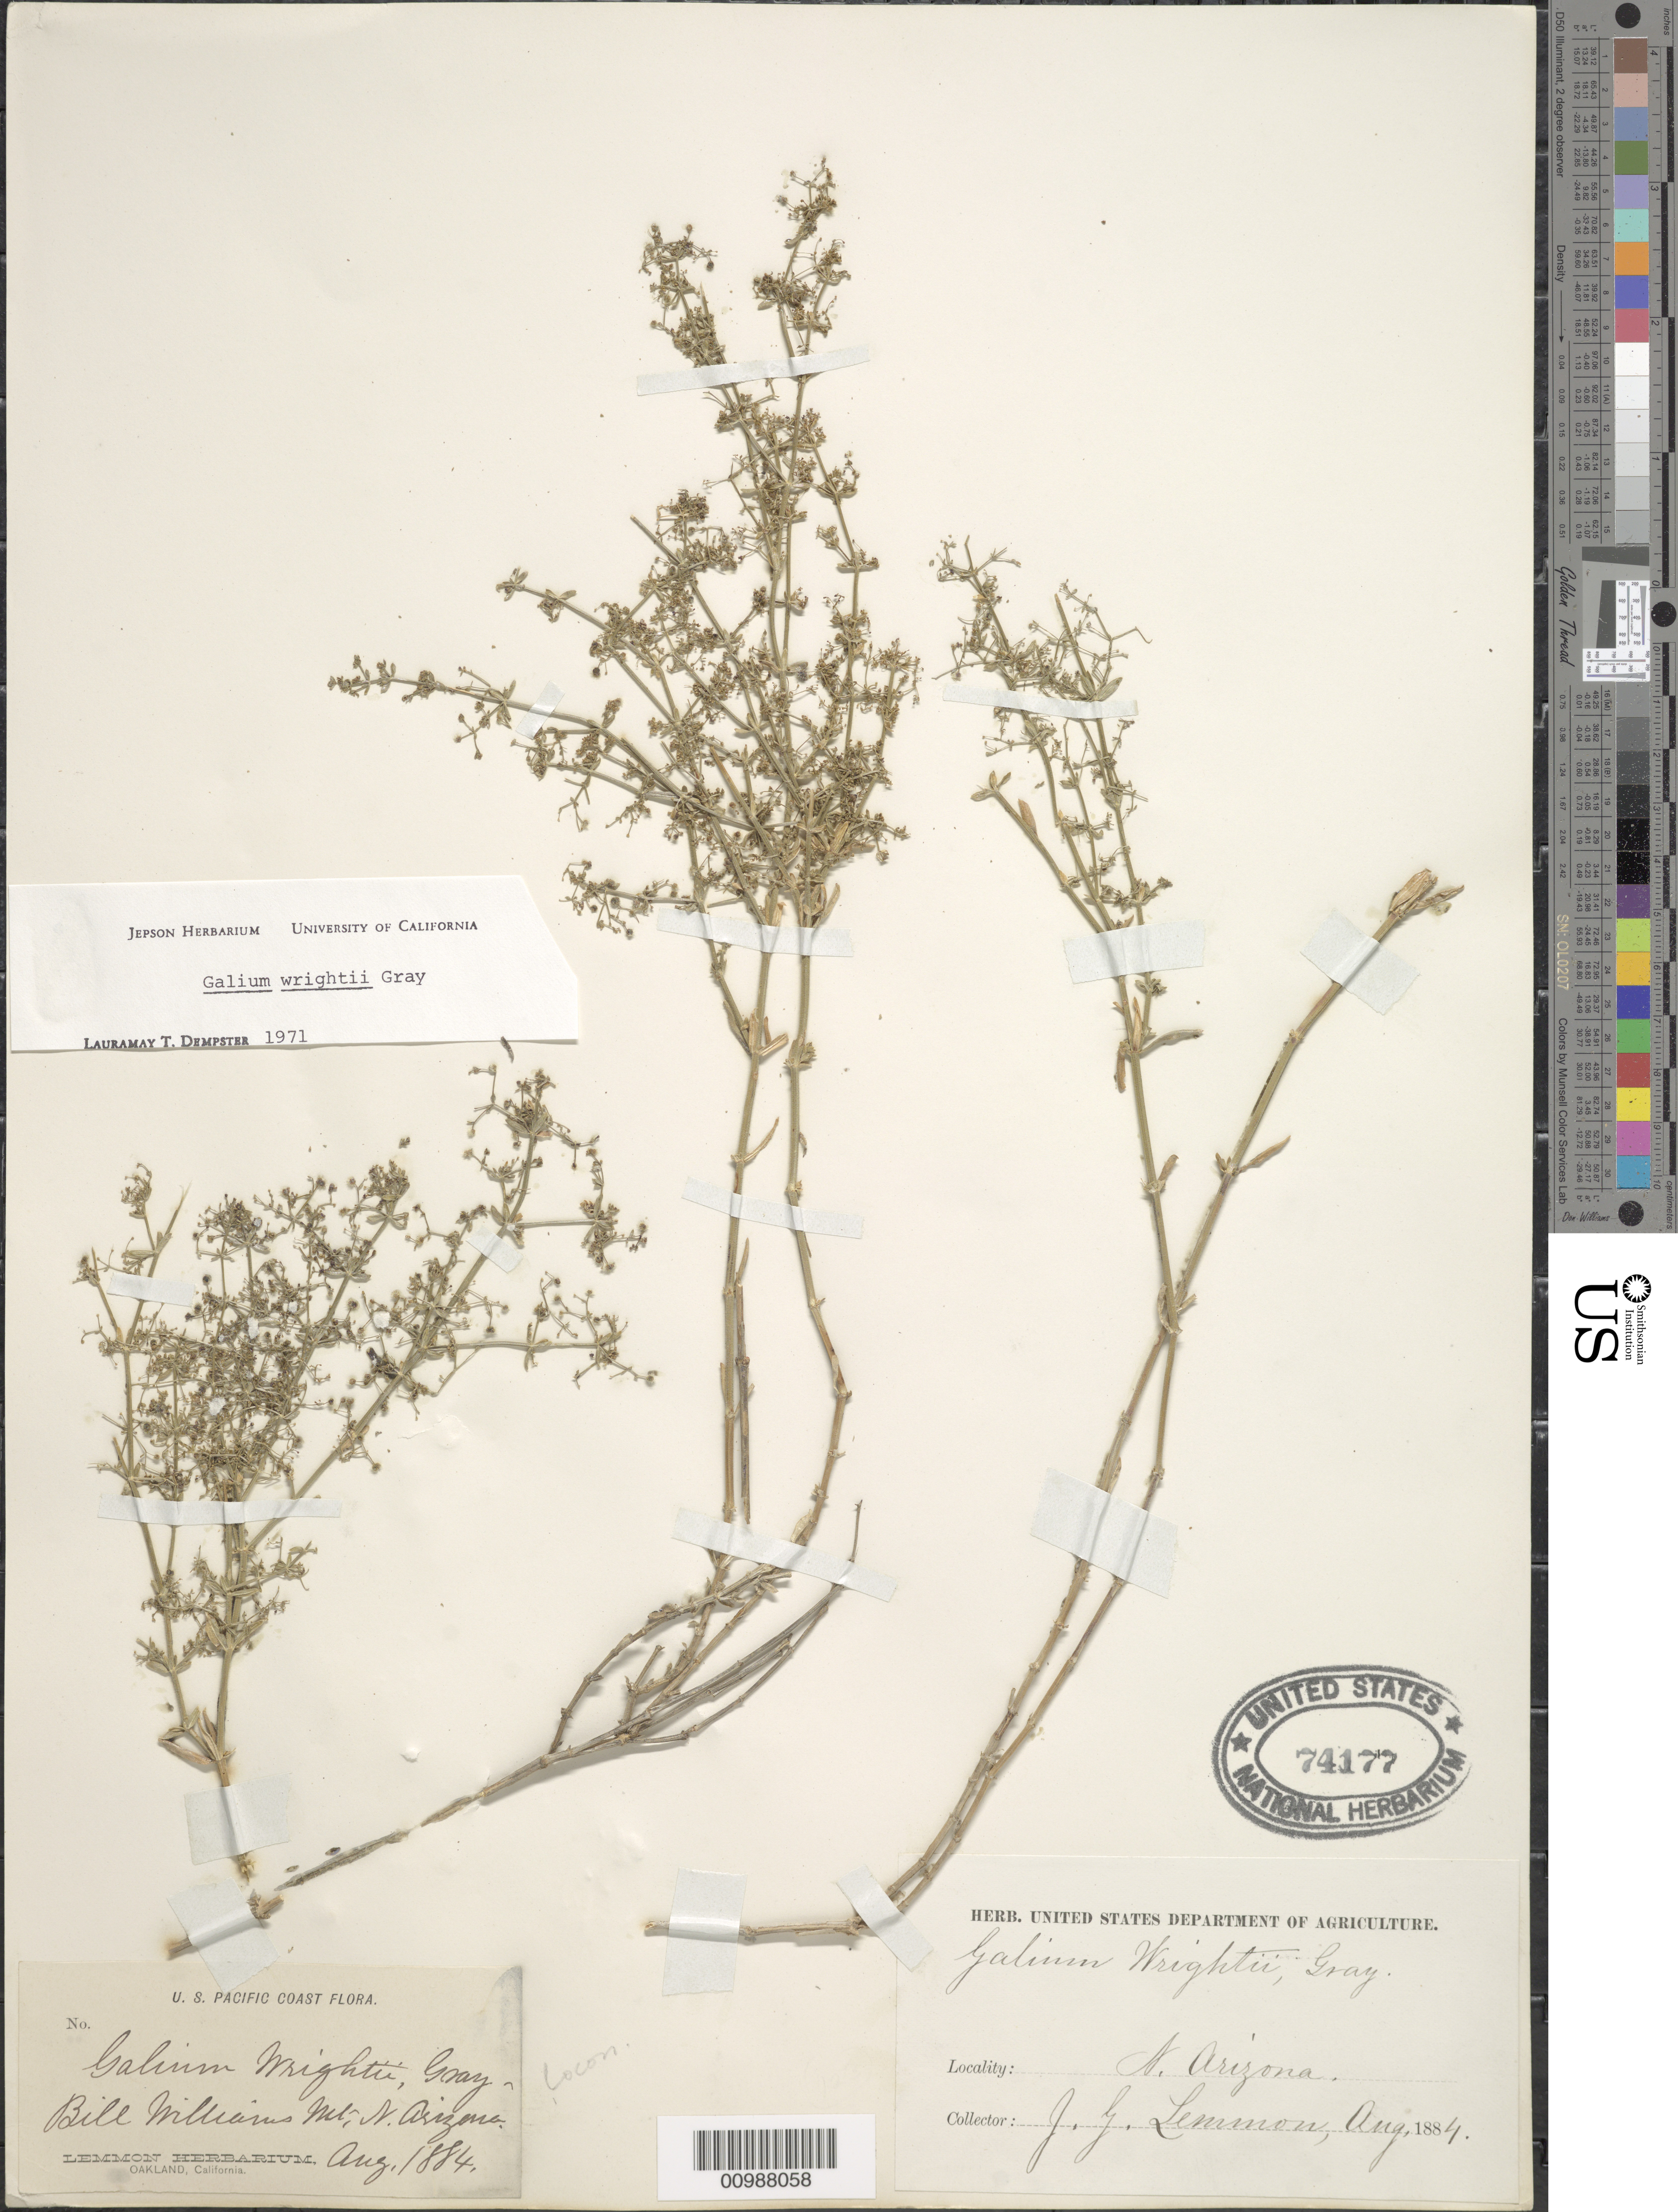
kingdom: Plantae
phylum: Tracheophyta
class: Magnoliopsida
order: Gentianales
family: Rubiaceae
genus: Galium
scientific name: Galium wrightii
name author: A. Gray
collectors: J. G. Lemmon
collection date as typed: Aug 1884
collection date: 1884-08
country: United States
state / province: Arizona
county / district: Coconino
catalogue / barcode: US 74177